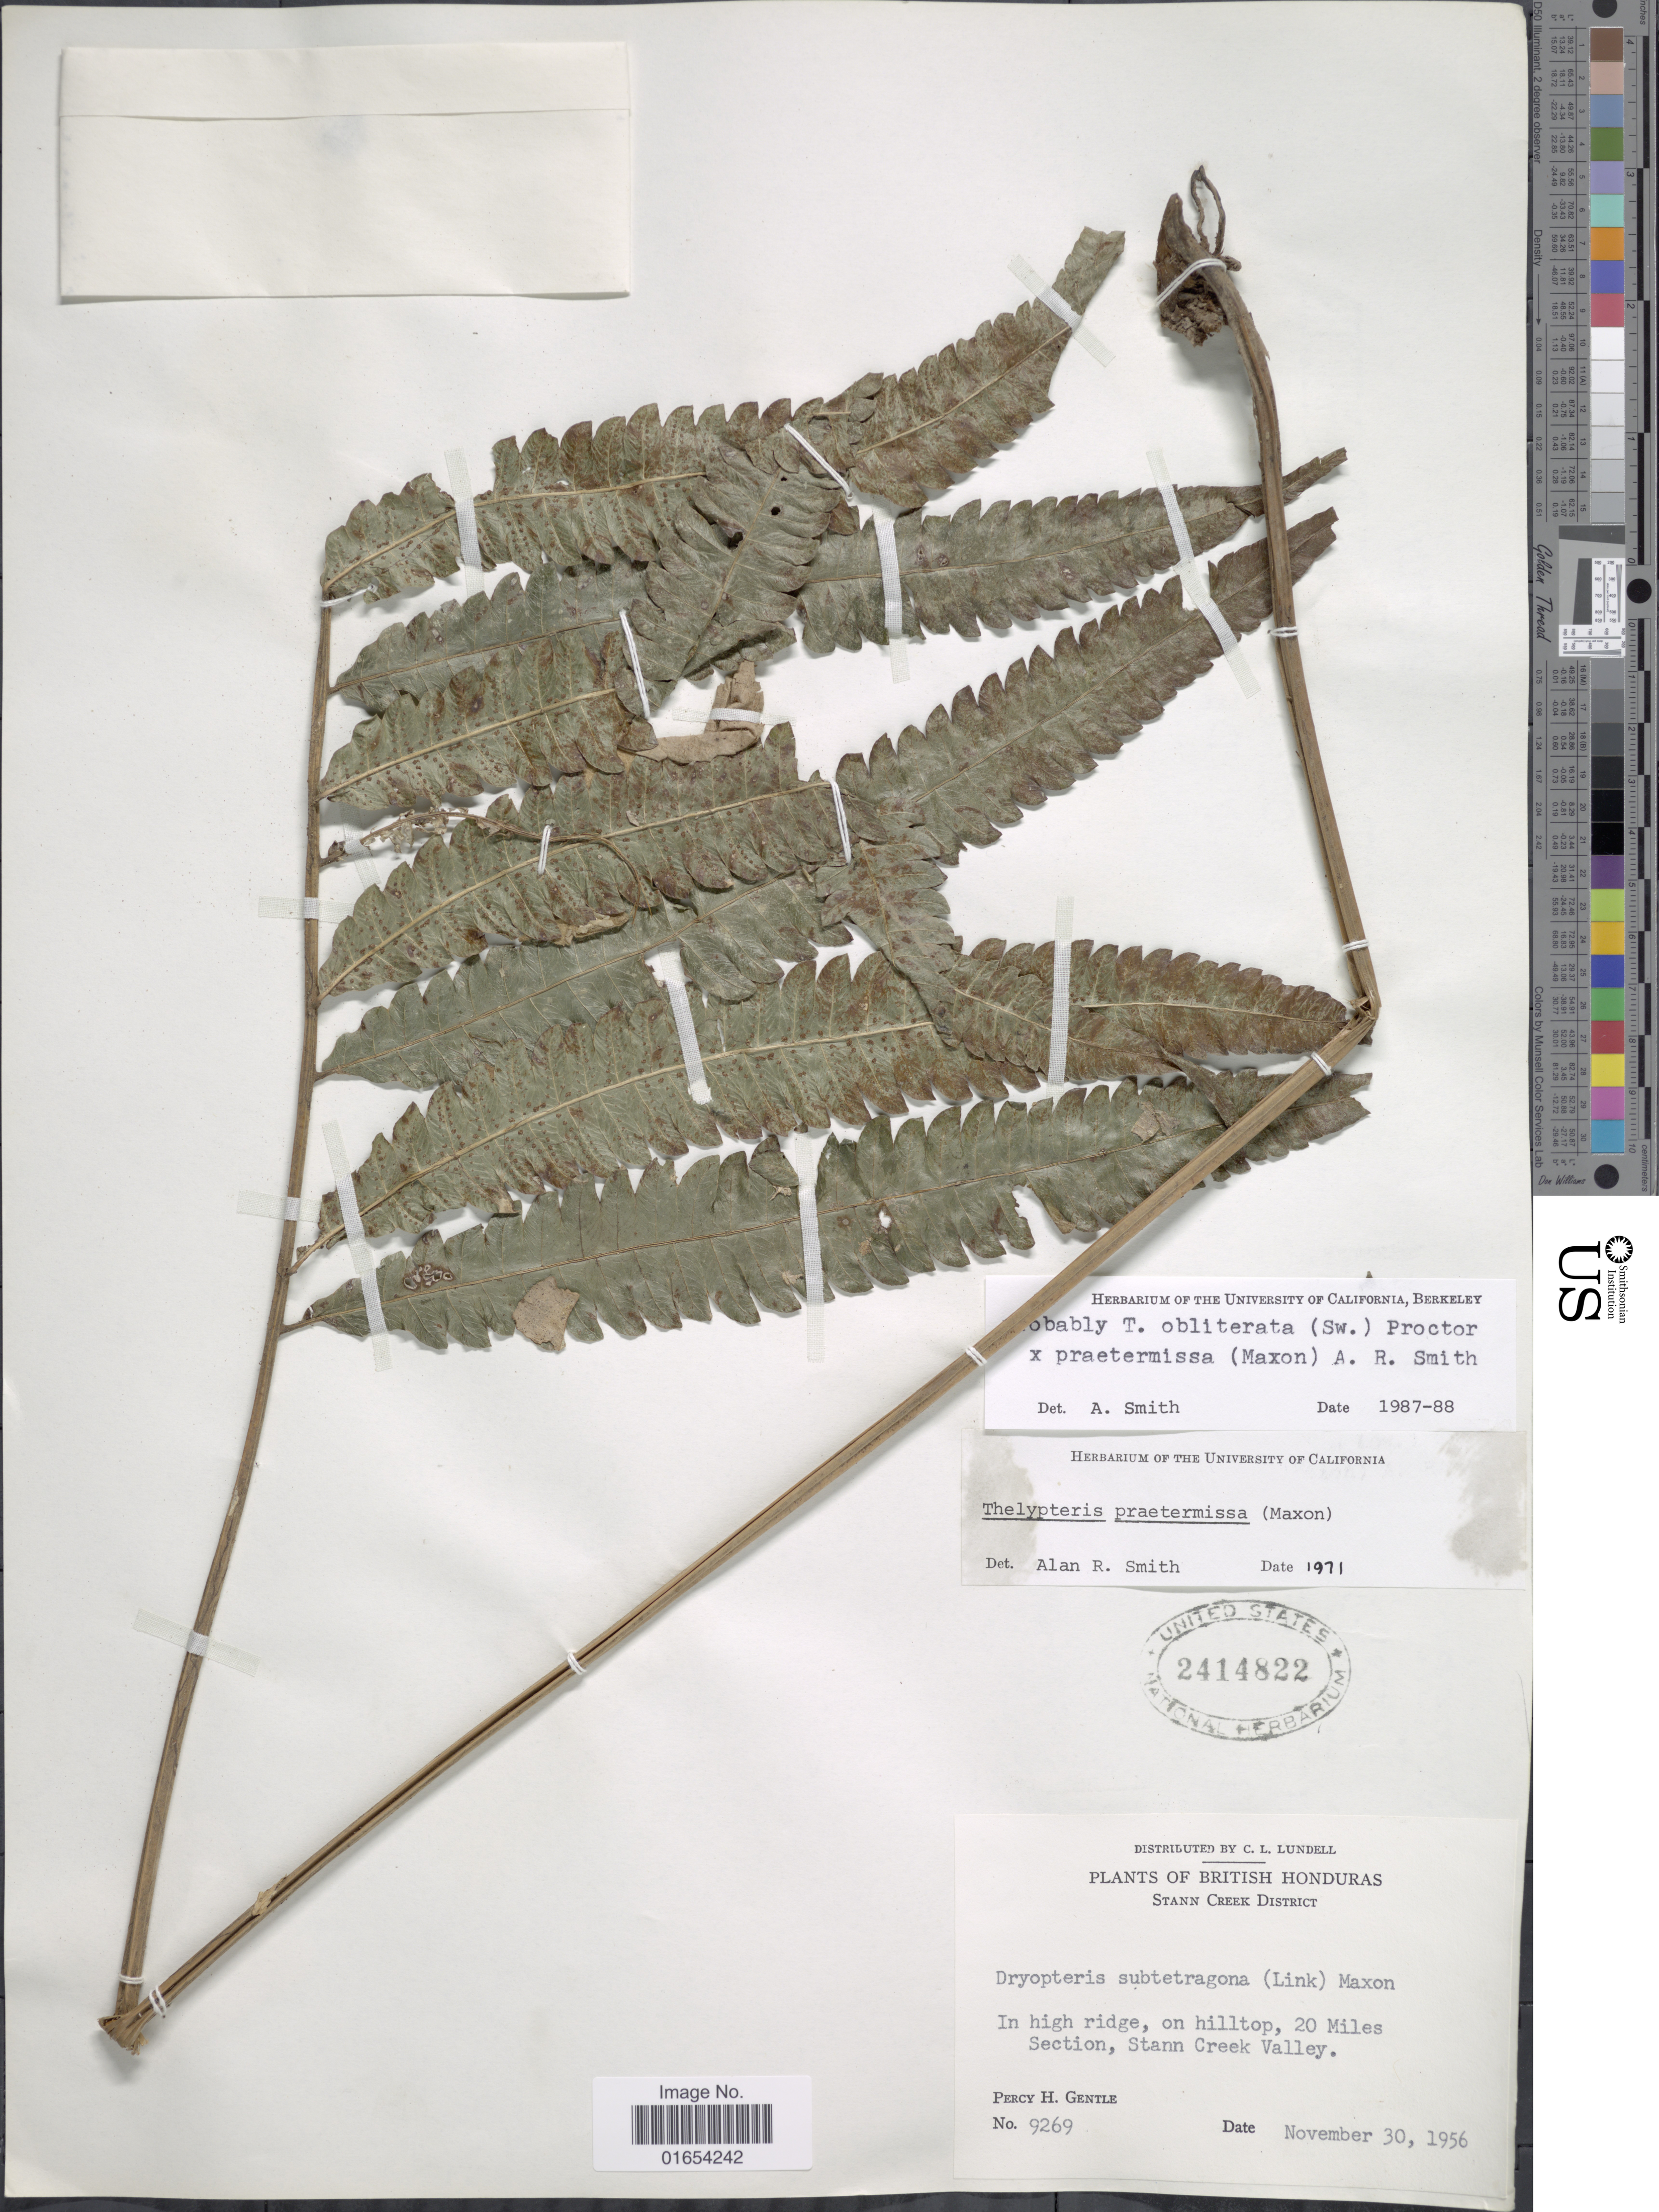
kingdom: Plantae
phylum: Tracheophyta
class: Polypodiopsida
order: Polypodiales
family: Thelypteridaceae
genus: Goniopteris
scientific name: Goniopteris obliterata x G. praetermissa (Maxon) Salino & T.E. Almeida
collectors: P. H. Gentle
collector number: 9269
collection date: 1956-11-30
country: Belize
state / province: Stann Creek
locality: British Honduras, Stann Creek District, in high ridge, on hilltop, 20 miles Section, Stann Creek Valley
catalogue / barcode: US 2414822